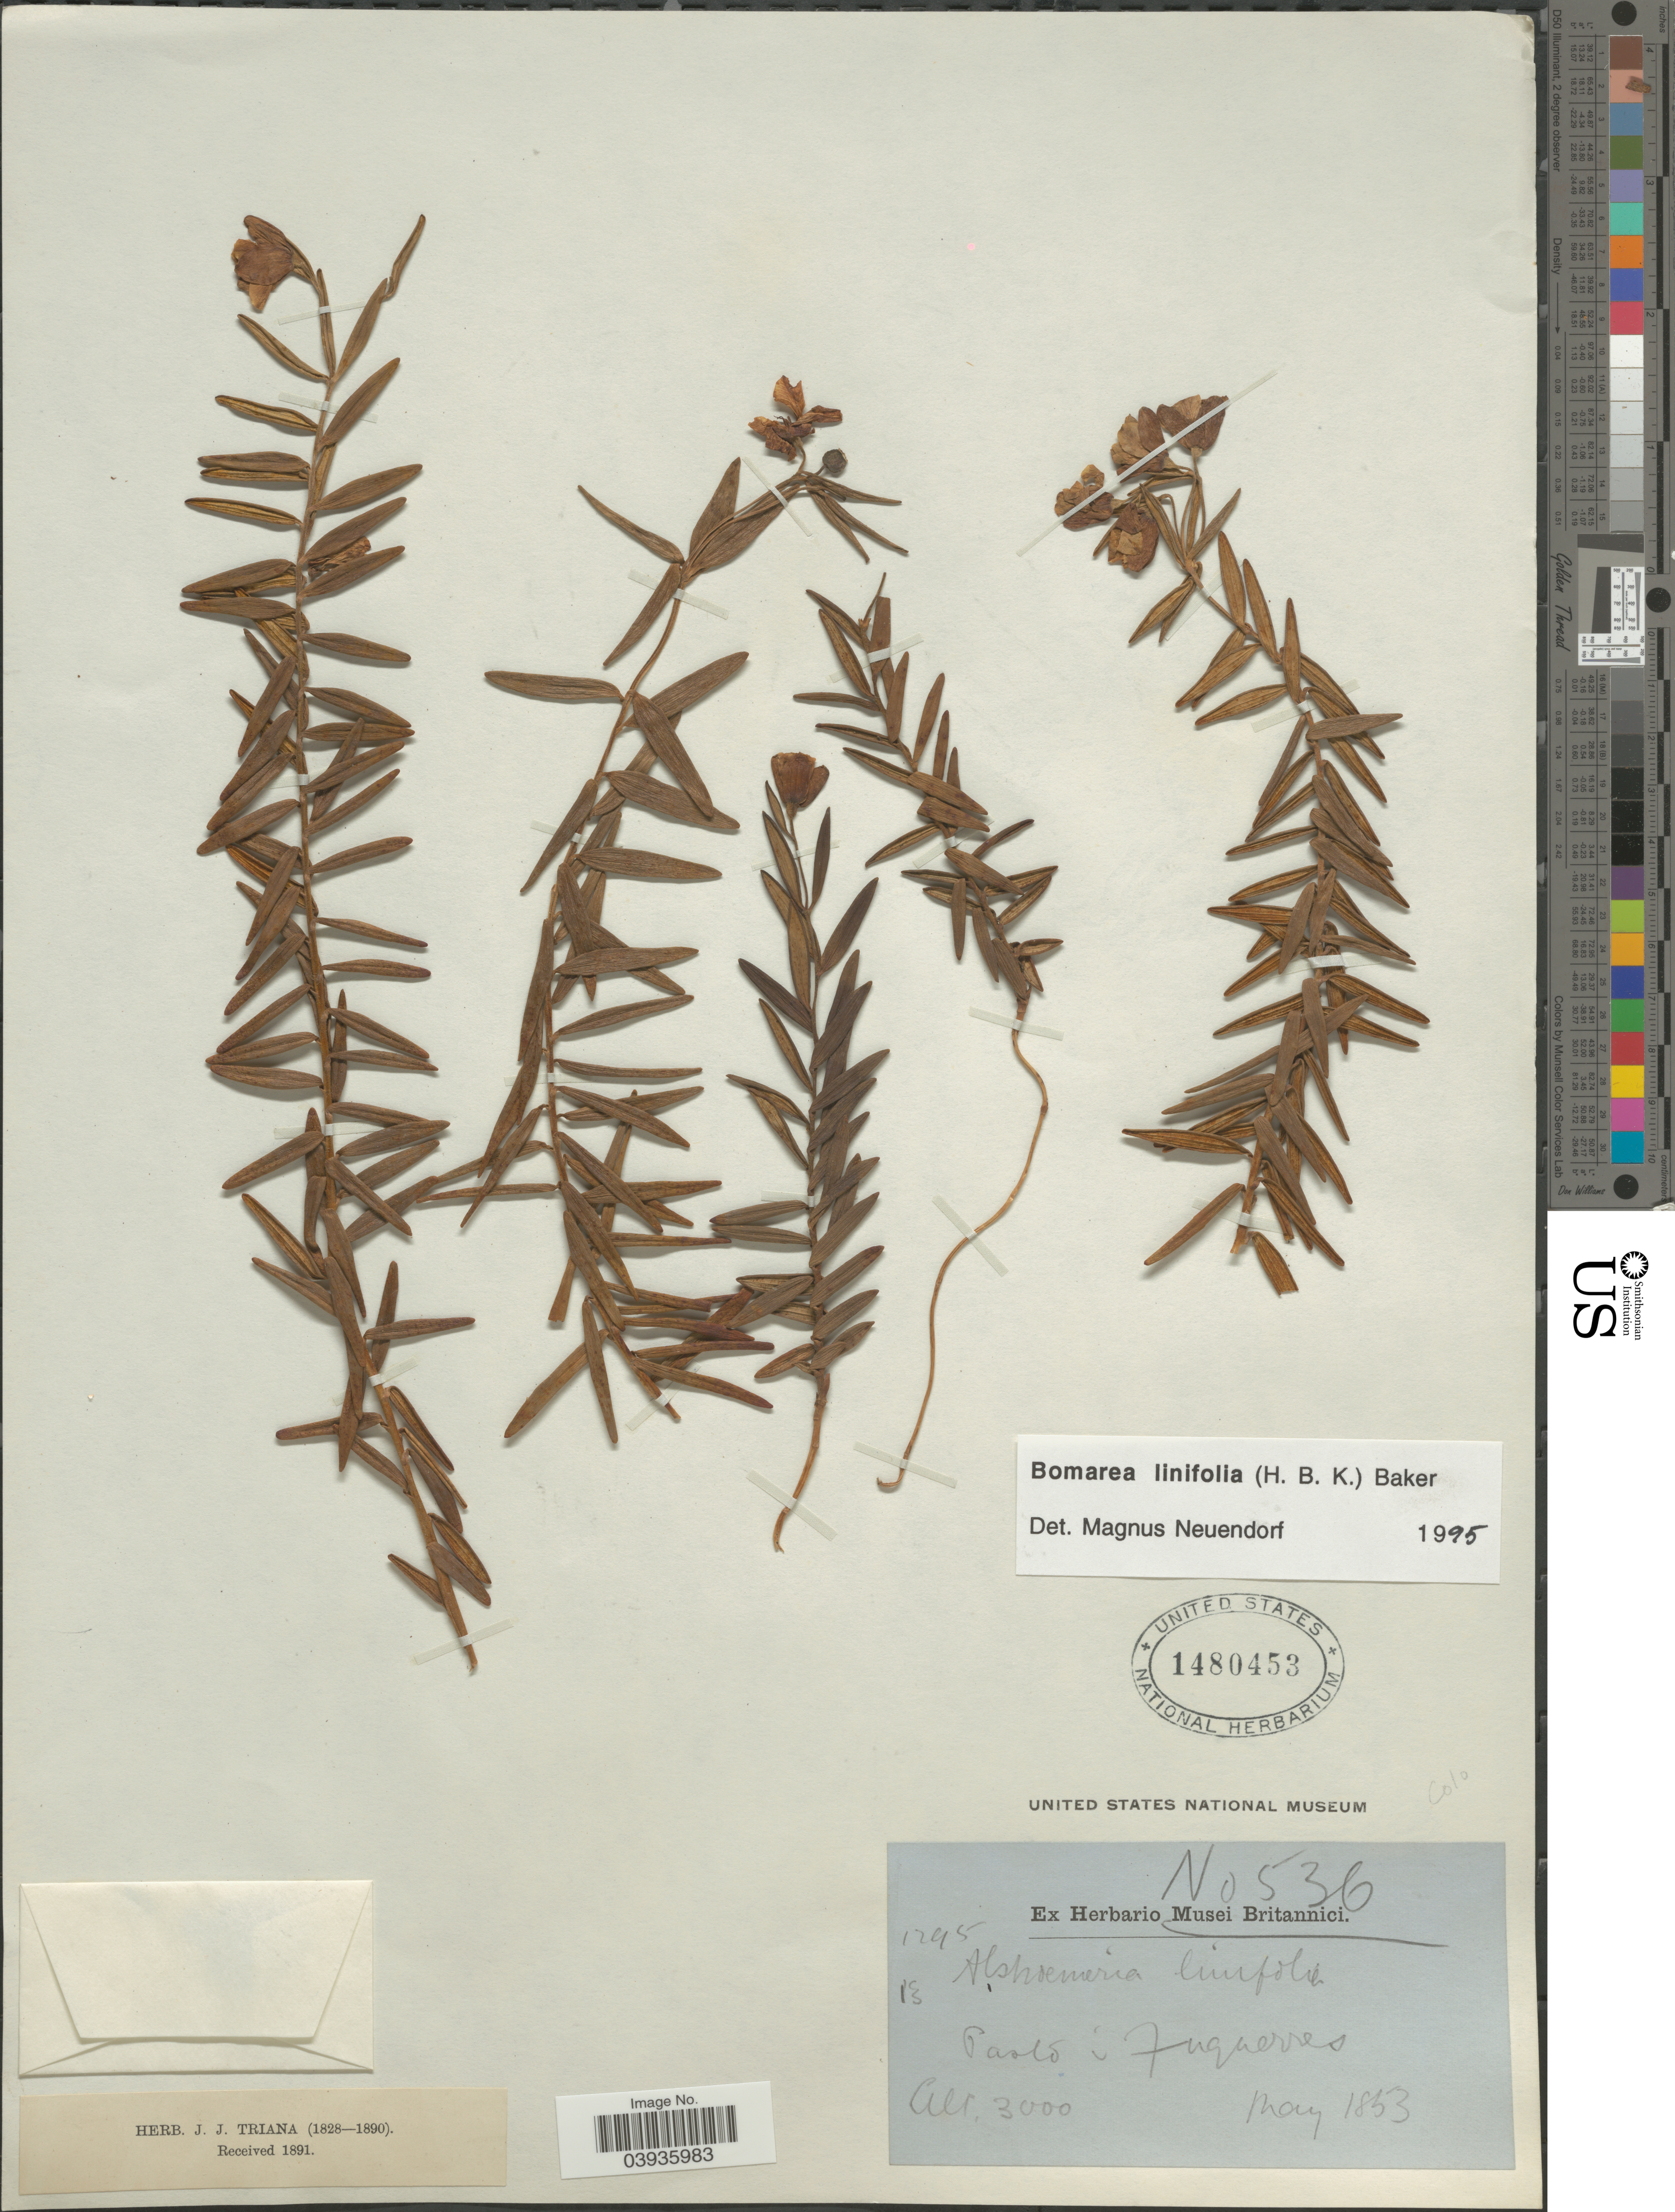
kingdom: Plantae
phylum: Tracheophyta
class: Liliopsida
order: Liliales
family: Alstroemeriaceae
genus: Bomarea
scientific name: Bomarea linifolia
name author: (Kunth) Baker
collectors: Ex Herb. J. J. Triana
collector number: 536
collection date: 1853-05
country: Colombia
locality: Pasto i Tuquerres.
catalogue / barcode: US 1480453